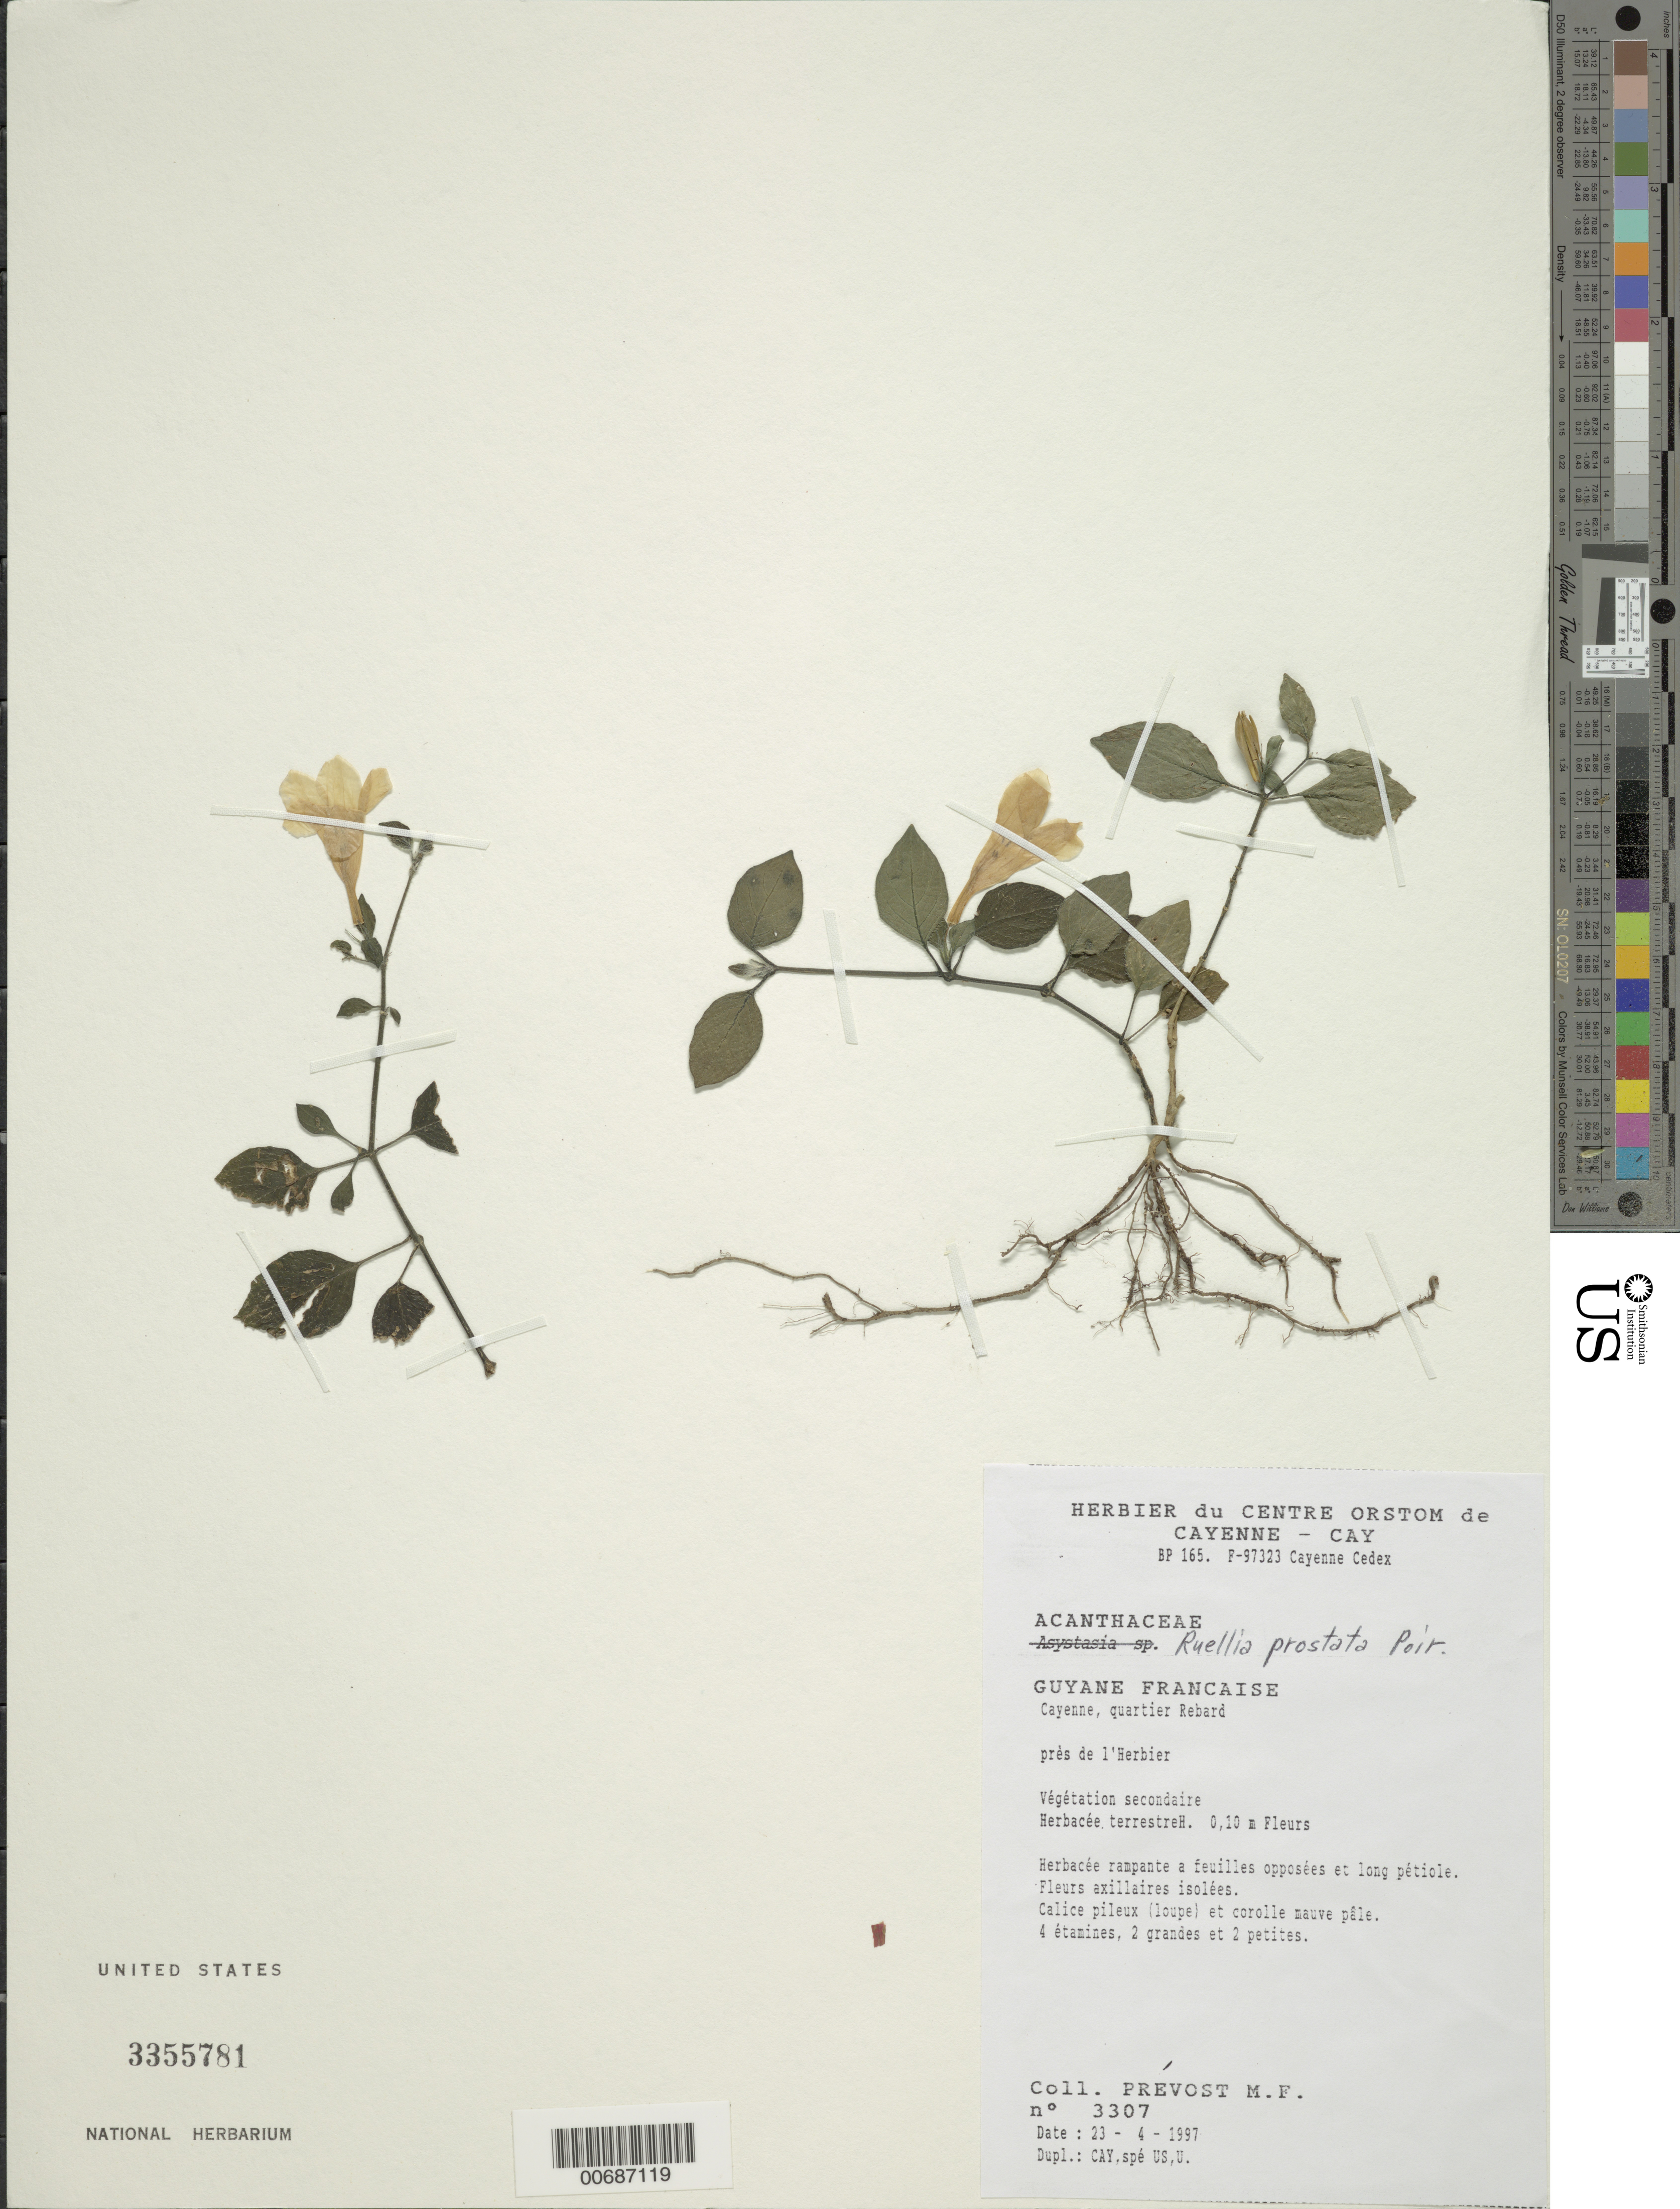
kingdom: Plantae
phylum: Tracheophyta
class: Magnoliopsida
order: Lamiales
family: Acanthaceae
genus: Ruellia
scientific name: Ruellia prostrata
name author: Poir.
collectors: M.-F. Prévost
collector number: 3307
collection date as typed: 23-Apr-97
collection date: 1997-04-23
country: French Guiana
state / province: Cayenne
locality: Cayenne, quartier Rebard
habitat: Secondary vegetation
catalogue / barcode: US 3355781